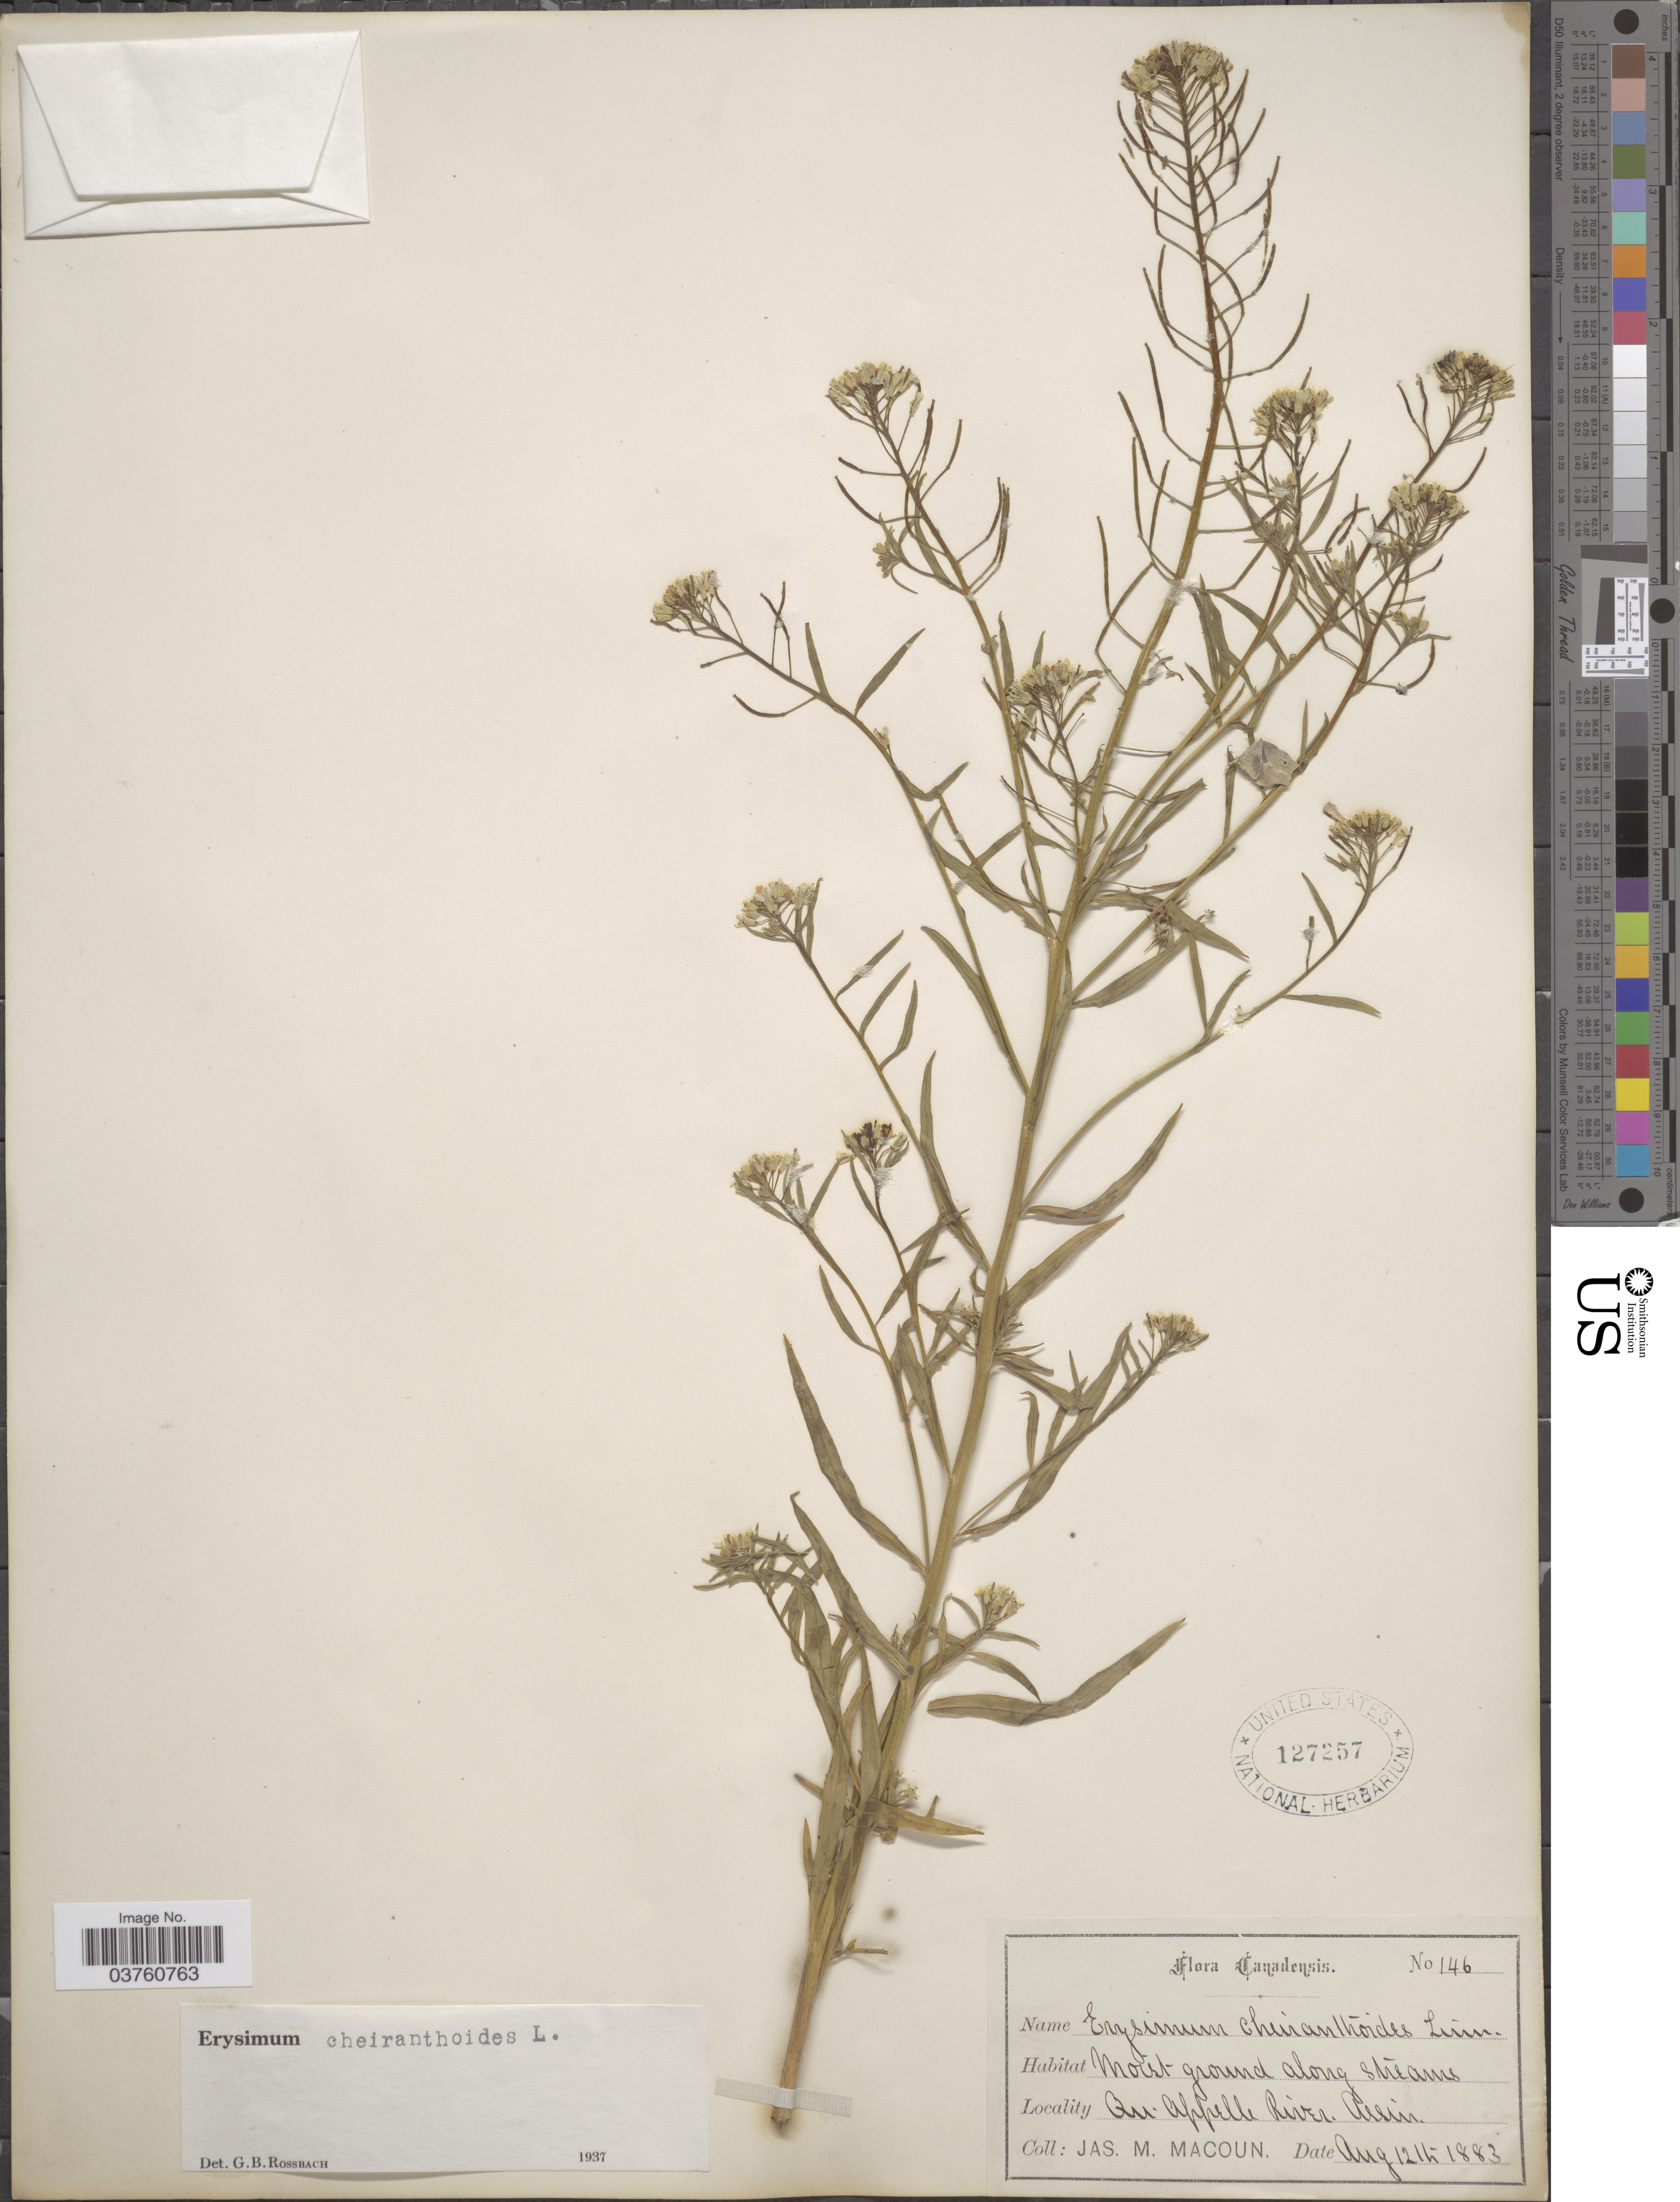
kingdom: Plantae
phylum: Tracheophyta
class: Magnoliopsida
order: Brassicales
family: Brassicaceae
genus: Erysimum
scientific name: Erysimum cheiranthoides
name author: L.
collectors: J. M. Macoun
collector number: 146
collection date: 1883-08-12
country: Canada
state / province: Saskatchewan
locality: Qu-Appelle River. Assin.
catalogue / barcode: US 127257